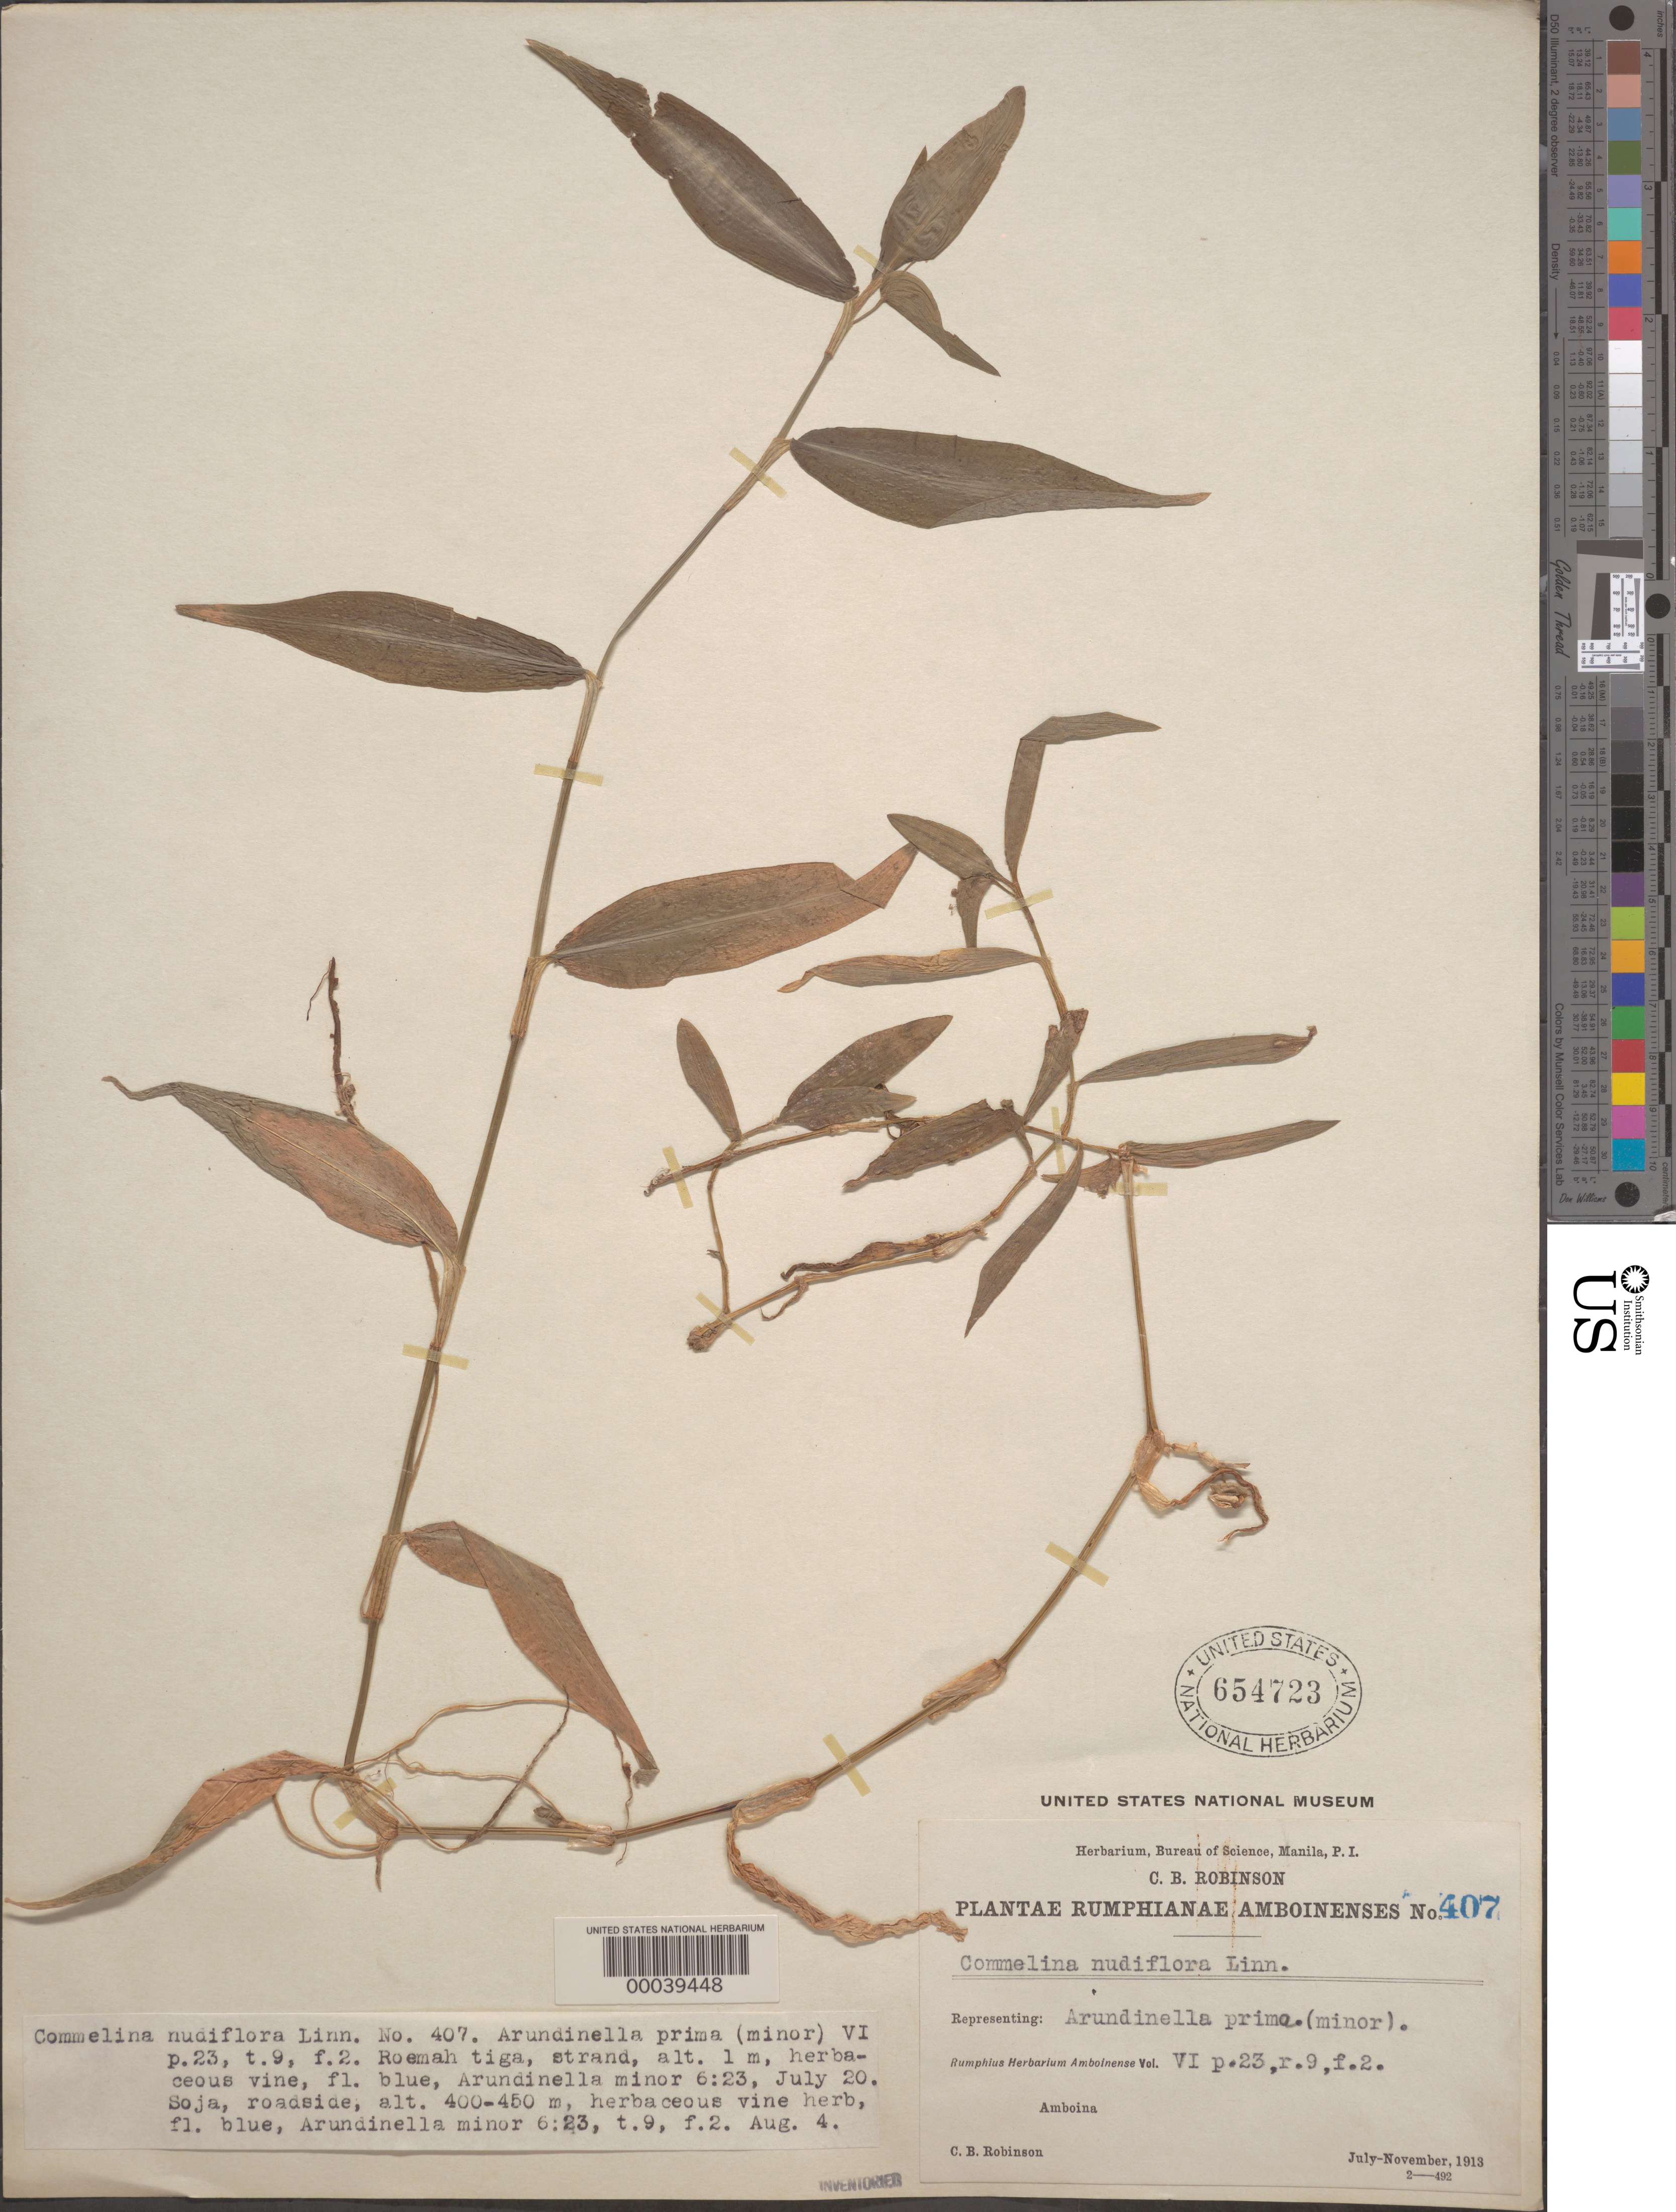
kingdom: Plantae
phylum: Tracheophyta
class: Liliopsida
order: Commelinales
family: Commelinaceae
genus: Commelina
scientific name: Commelina diffusa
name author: Burm. f.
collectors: C. Robinson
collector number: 407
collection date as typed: Jul 1913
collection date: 1913-07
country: Indonesia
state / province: Maluku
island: Amboina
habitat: Roadside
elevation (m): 400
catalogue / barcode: US 654723